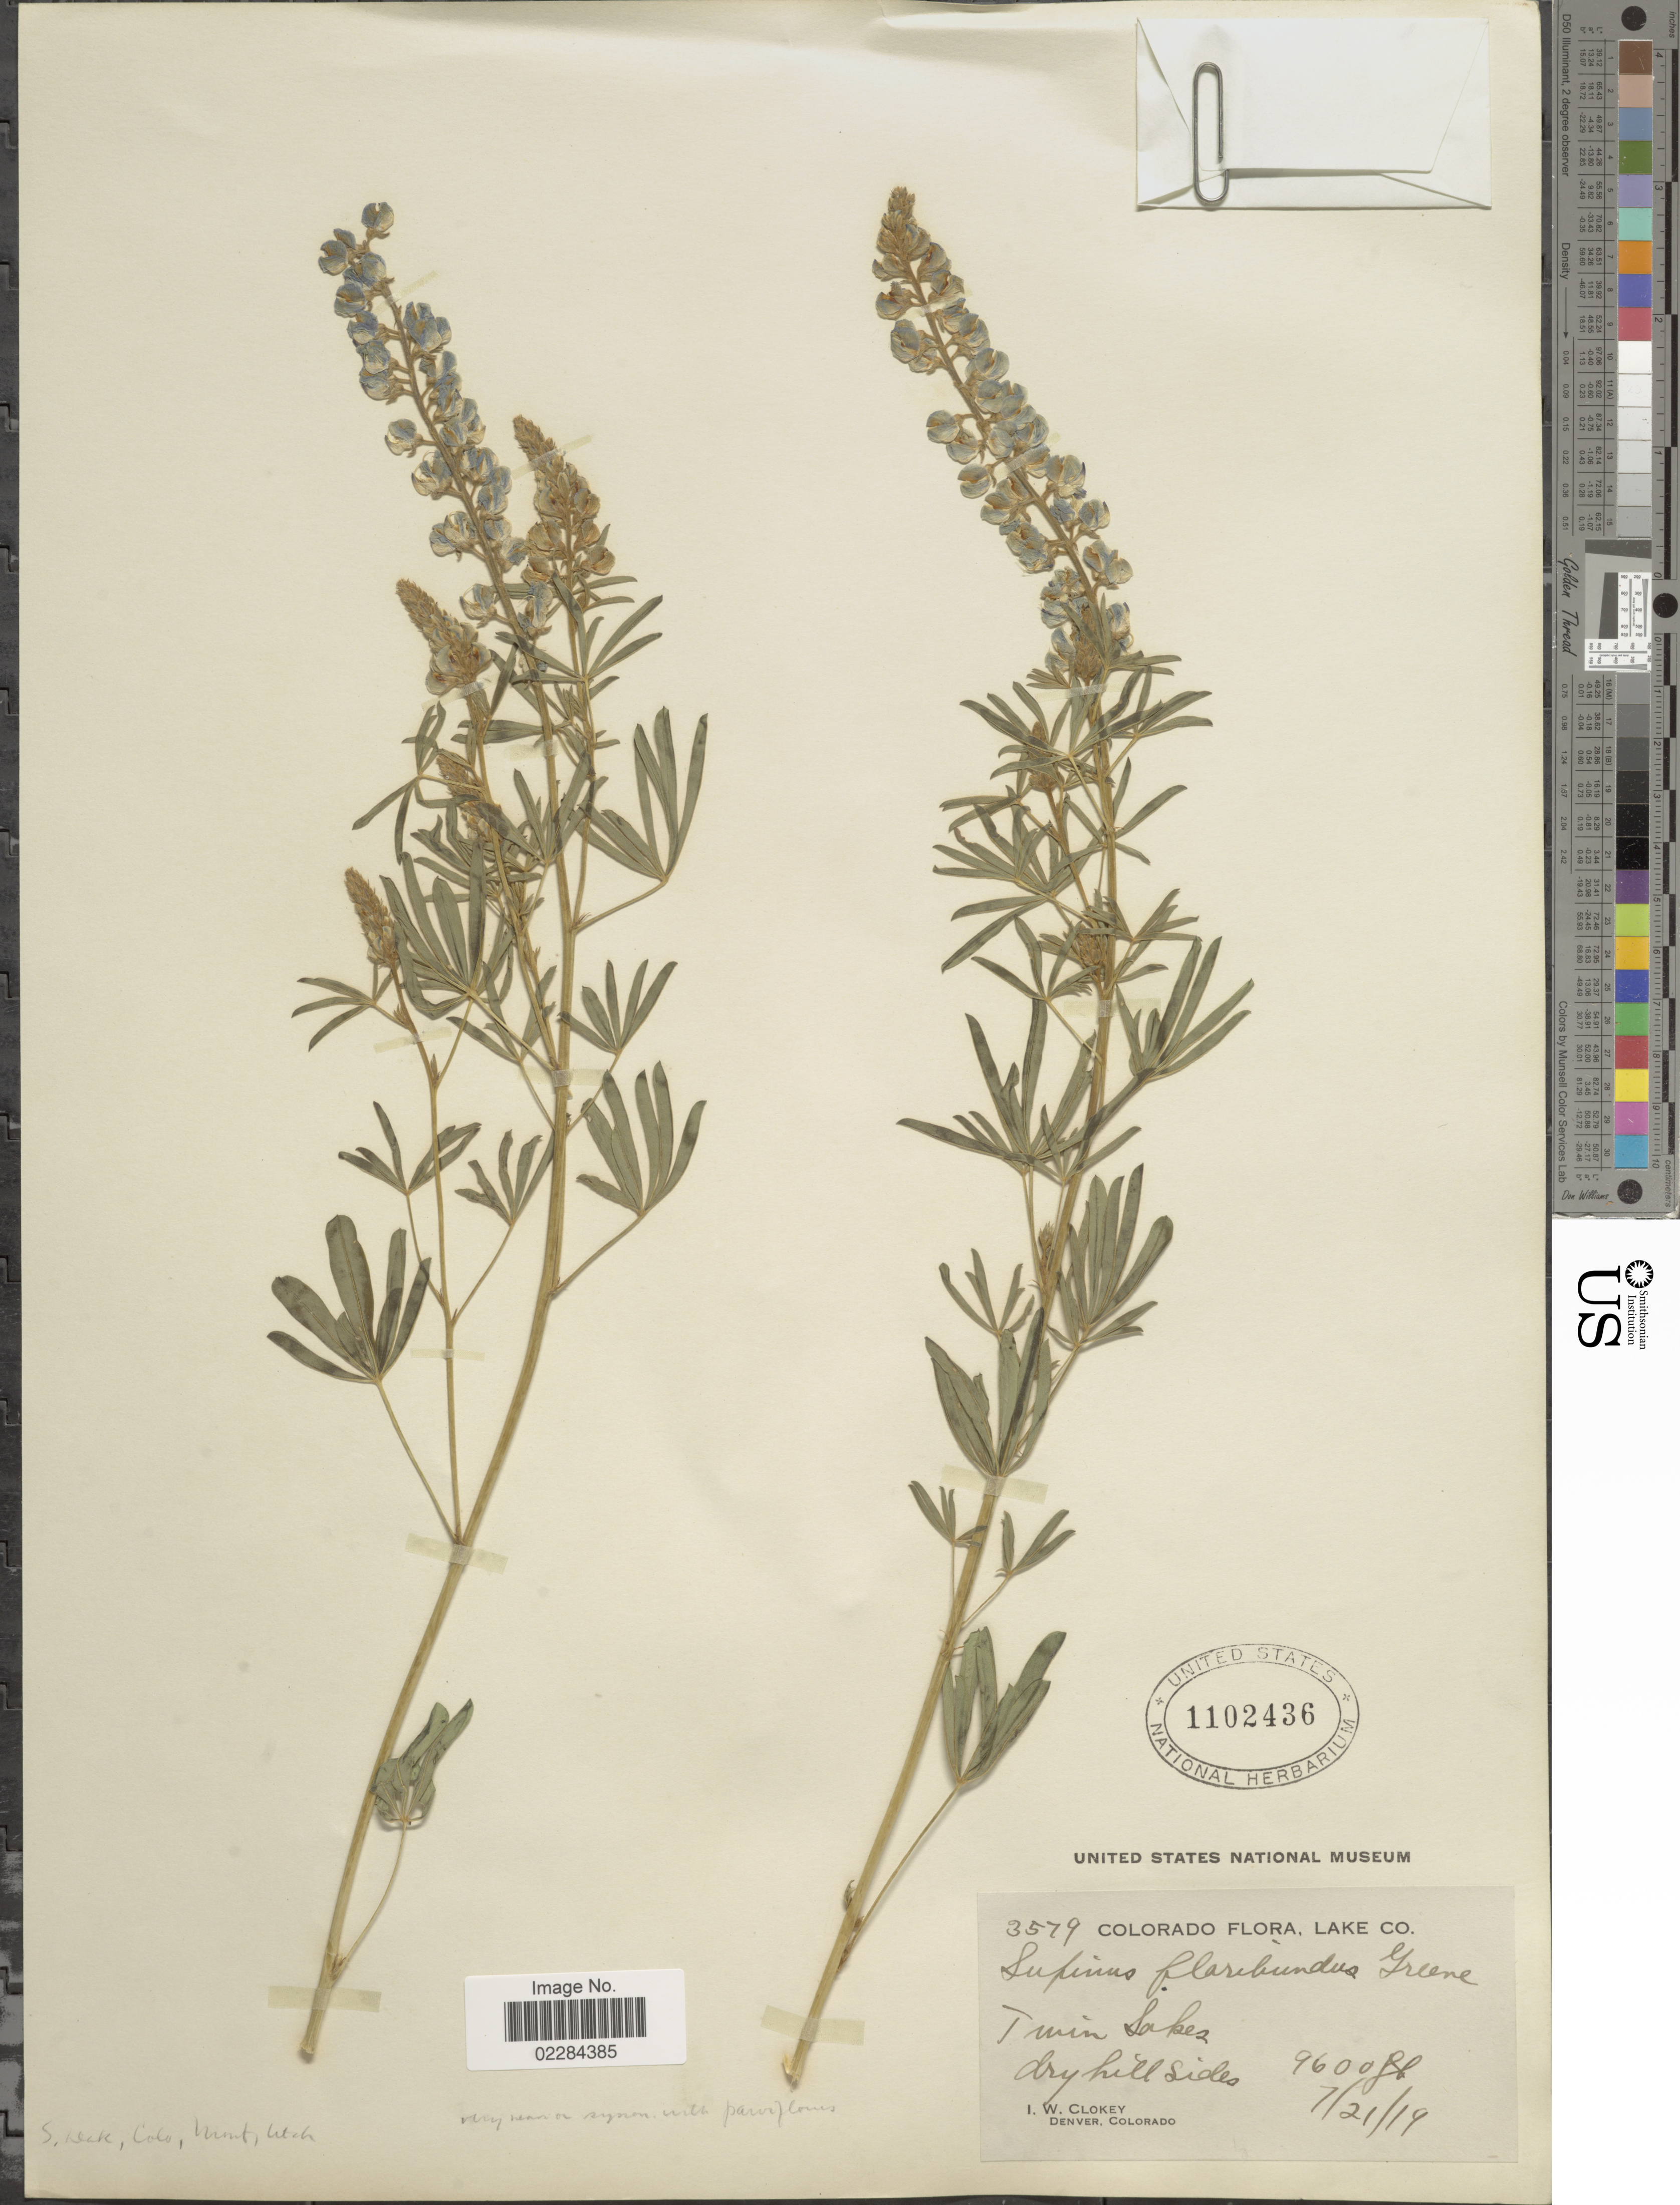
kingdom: Plantae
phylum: Tracheophyta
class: Magnoliopsida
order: Fabales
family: Fabaceae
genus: Lupinus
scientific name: Lupinus argenteus var. myrianthus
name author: (Greene) Isley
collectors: I. W. Clokey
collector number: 3579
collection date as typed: Transcribed d/m/y: 21/7/19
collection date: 1919-07-21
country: United States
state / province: Colorado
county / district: Lake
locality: Lake Co. Twin Lakes.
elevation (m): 2926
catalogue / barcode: US 1102436